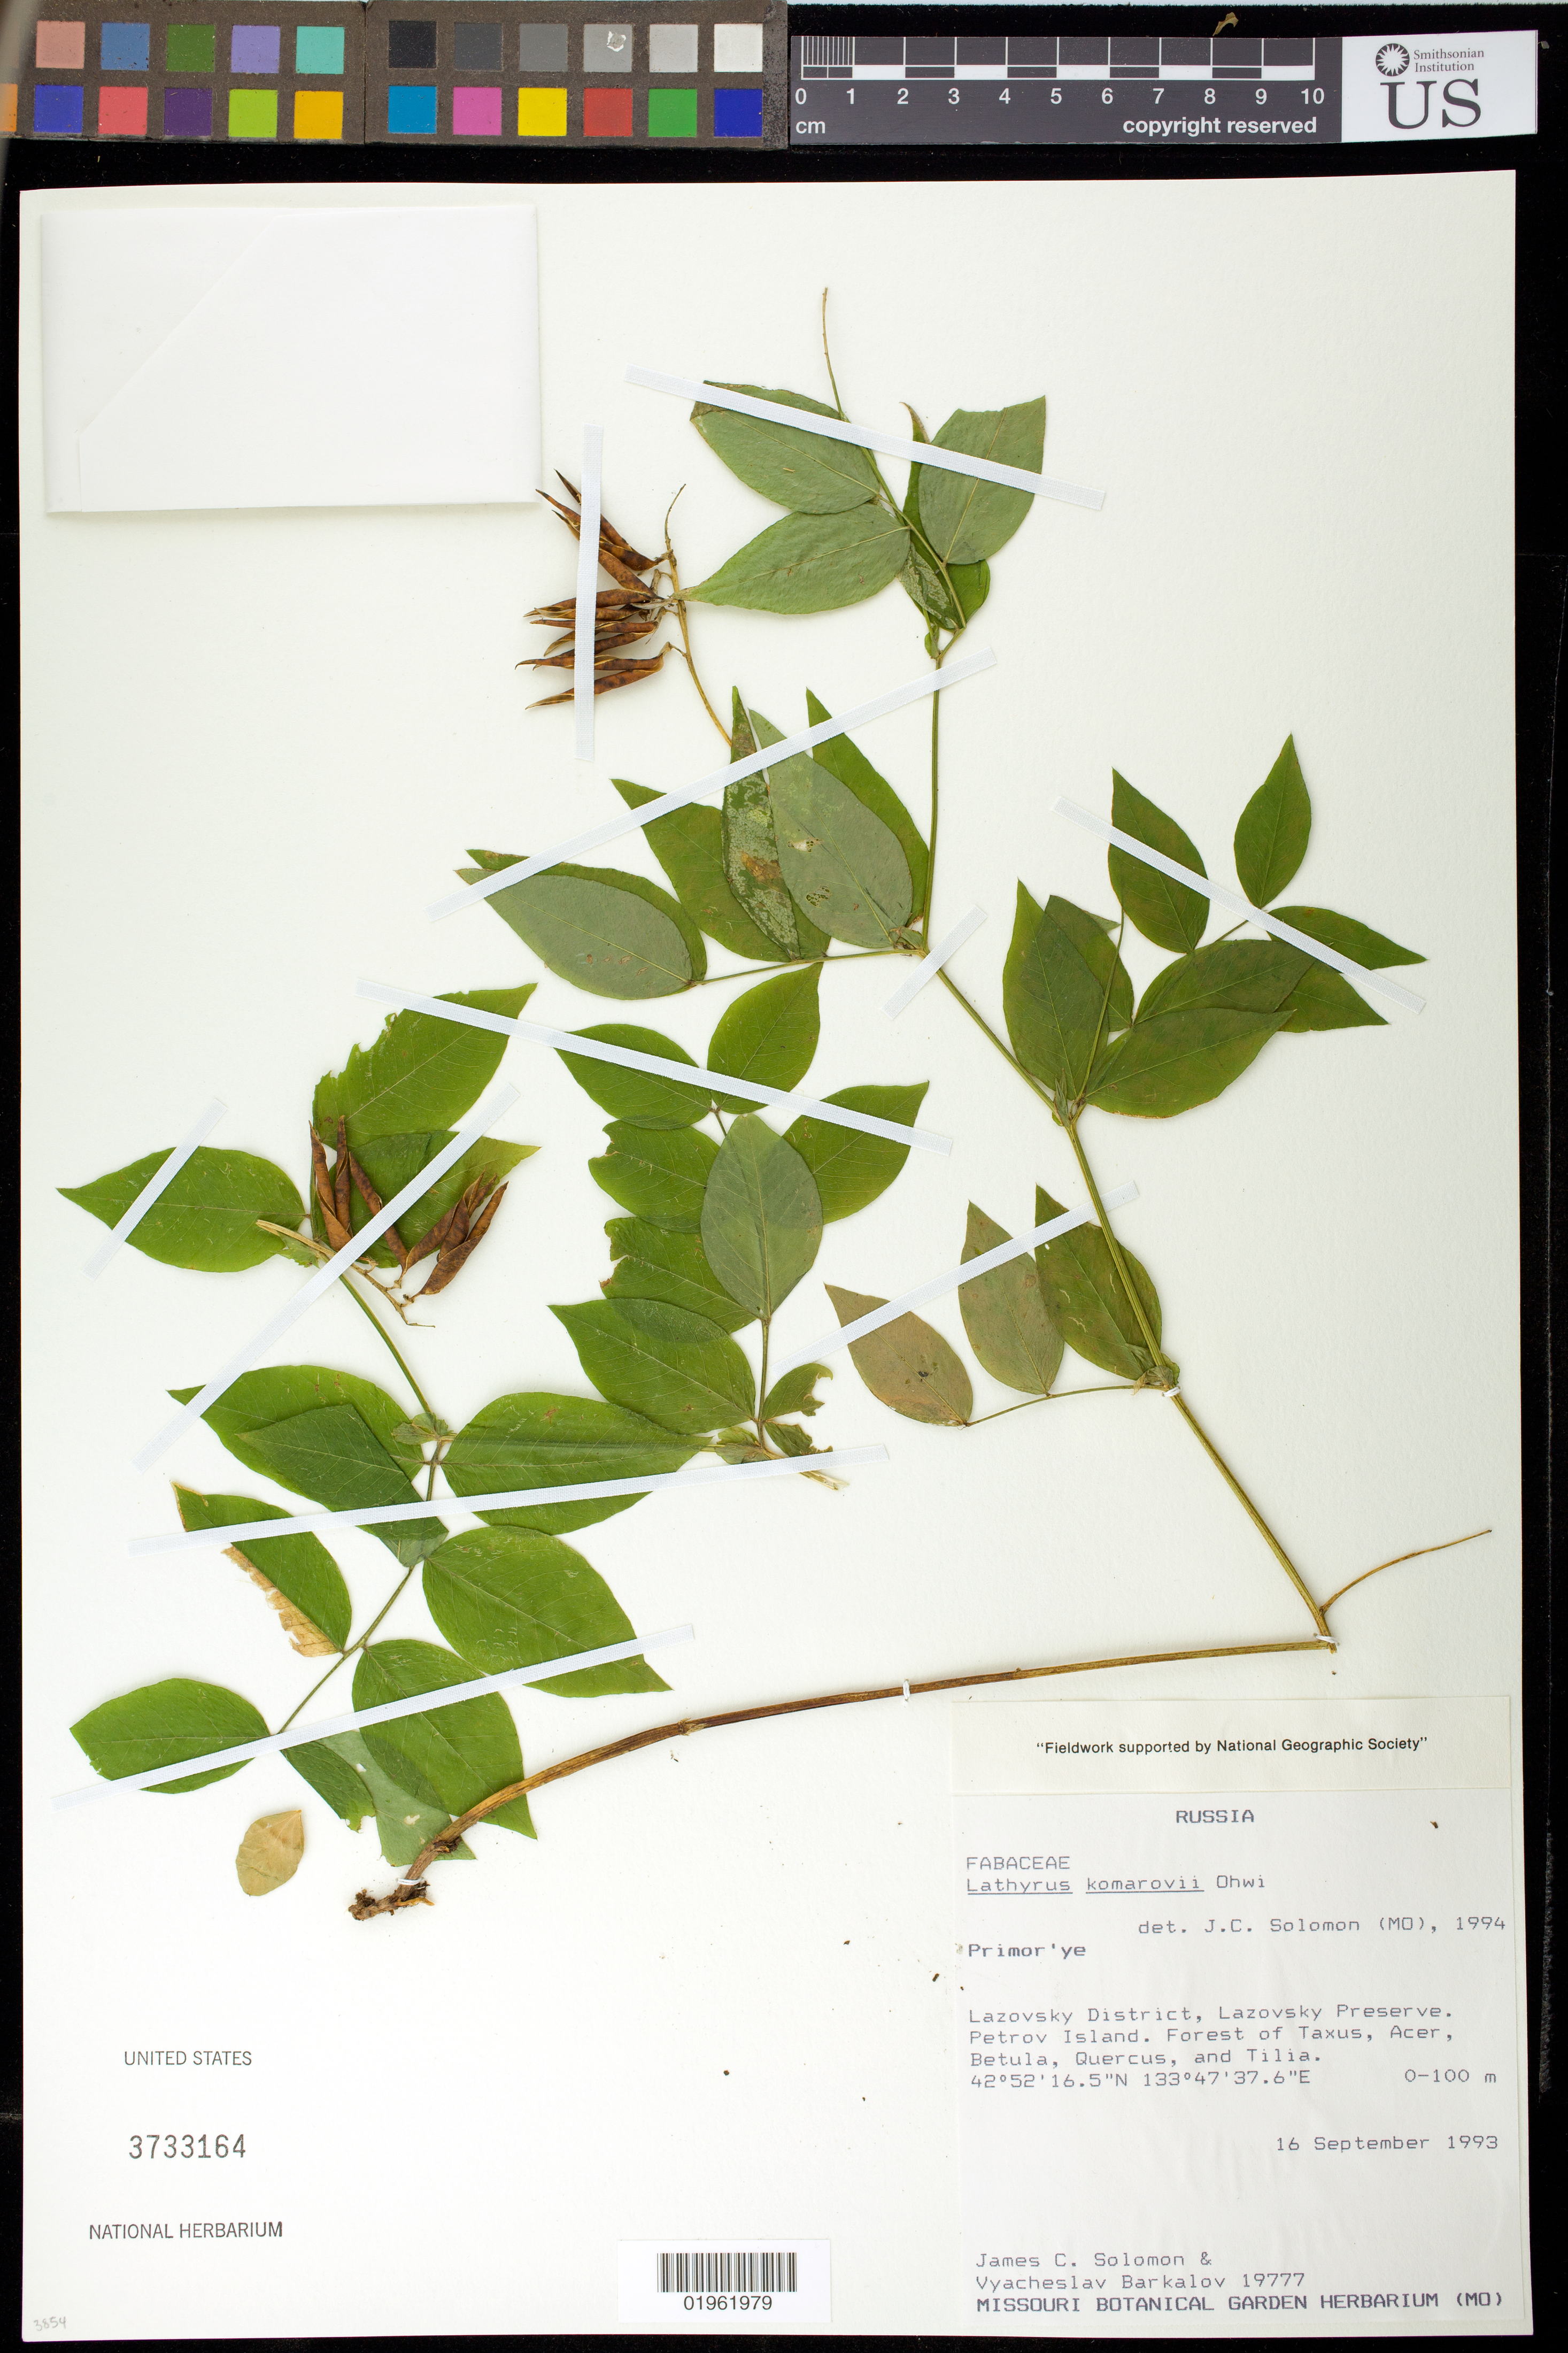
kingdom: Plantae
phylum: Tracheophyta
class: Magnoliopsida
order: Fabales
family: Fabaceae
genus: Lathyrus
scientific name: Lathyrus komarovii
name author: Ohwi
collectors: J. C. Solomon & V. Barkalov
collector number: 19777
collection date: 1993-09-16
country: Russian Federation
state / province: Primorsky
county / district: Lazovsky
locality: Lavosky District, Lazovsky Preserve. Petrov Island.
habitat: Forest of Taxus, Acer, Betula, Quercus, and Tilia.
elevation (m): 100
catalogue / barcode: US 3733164